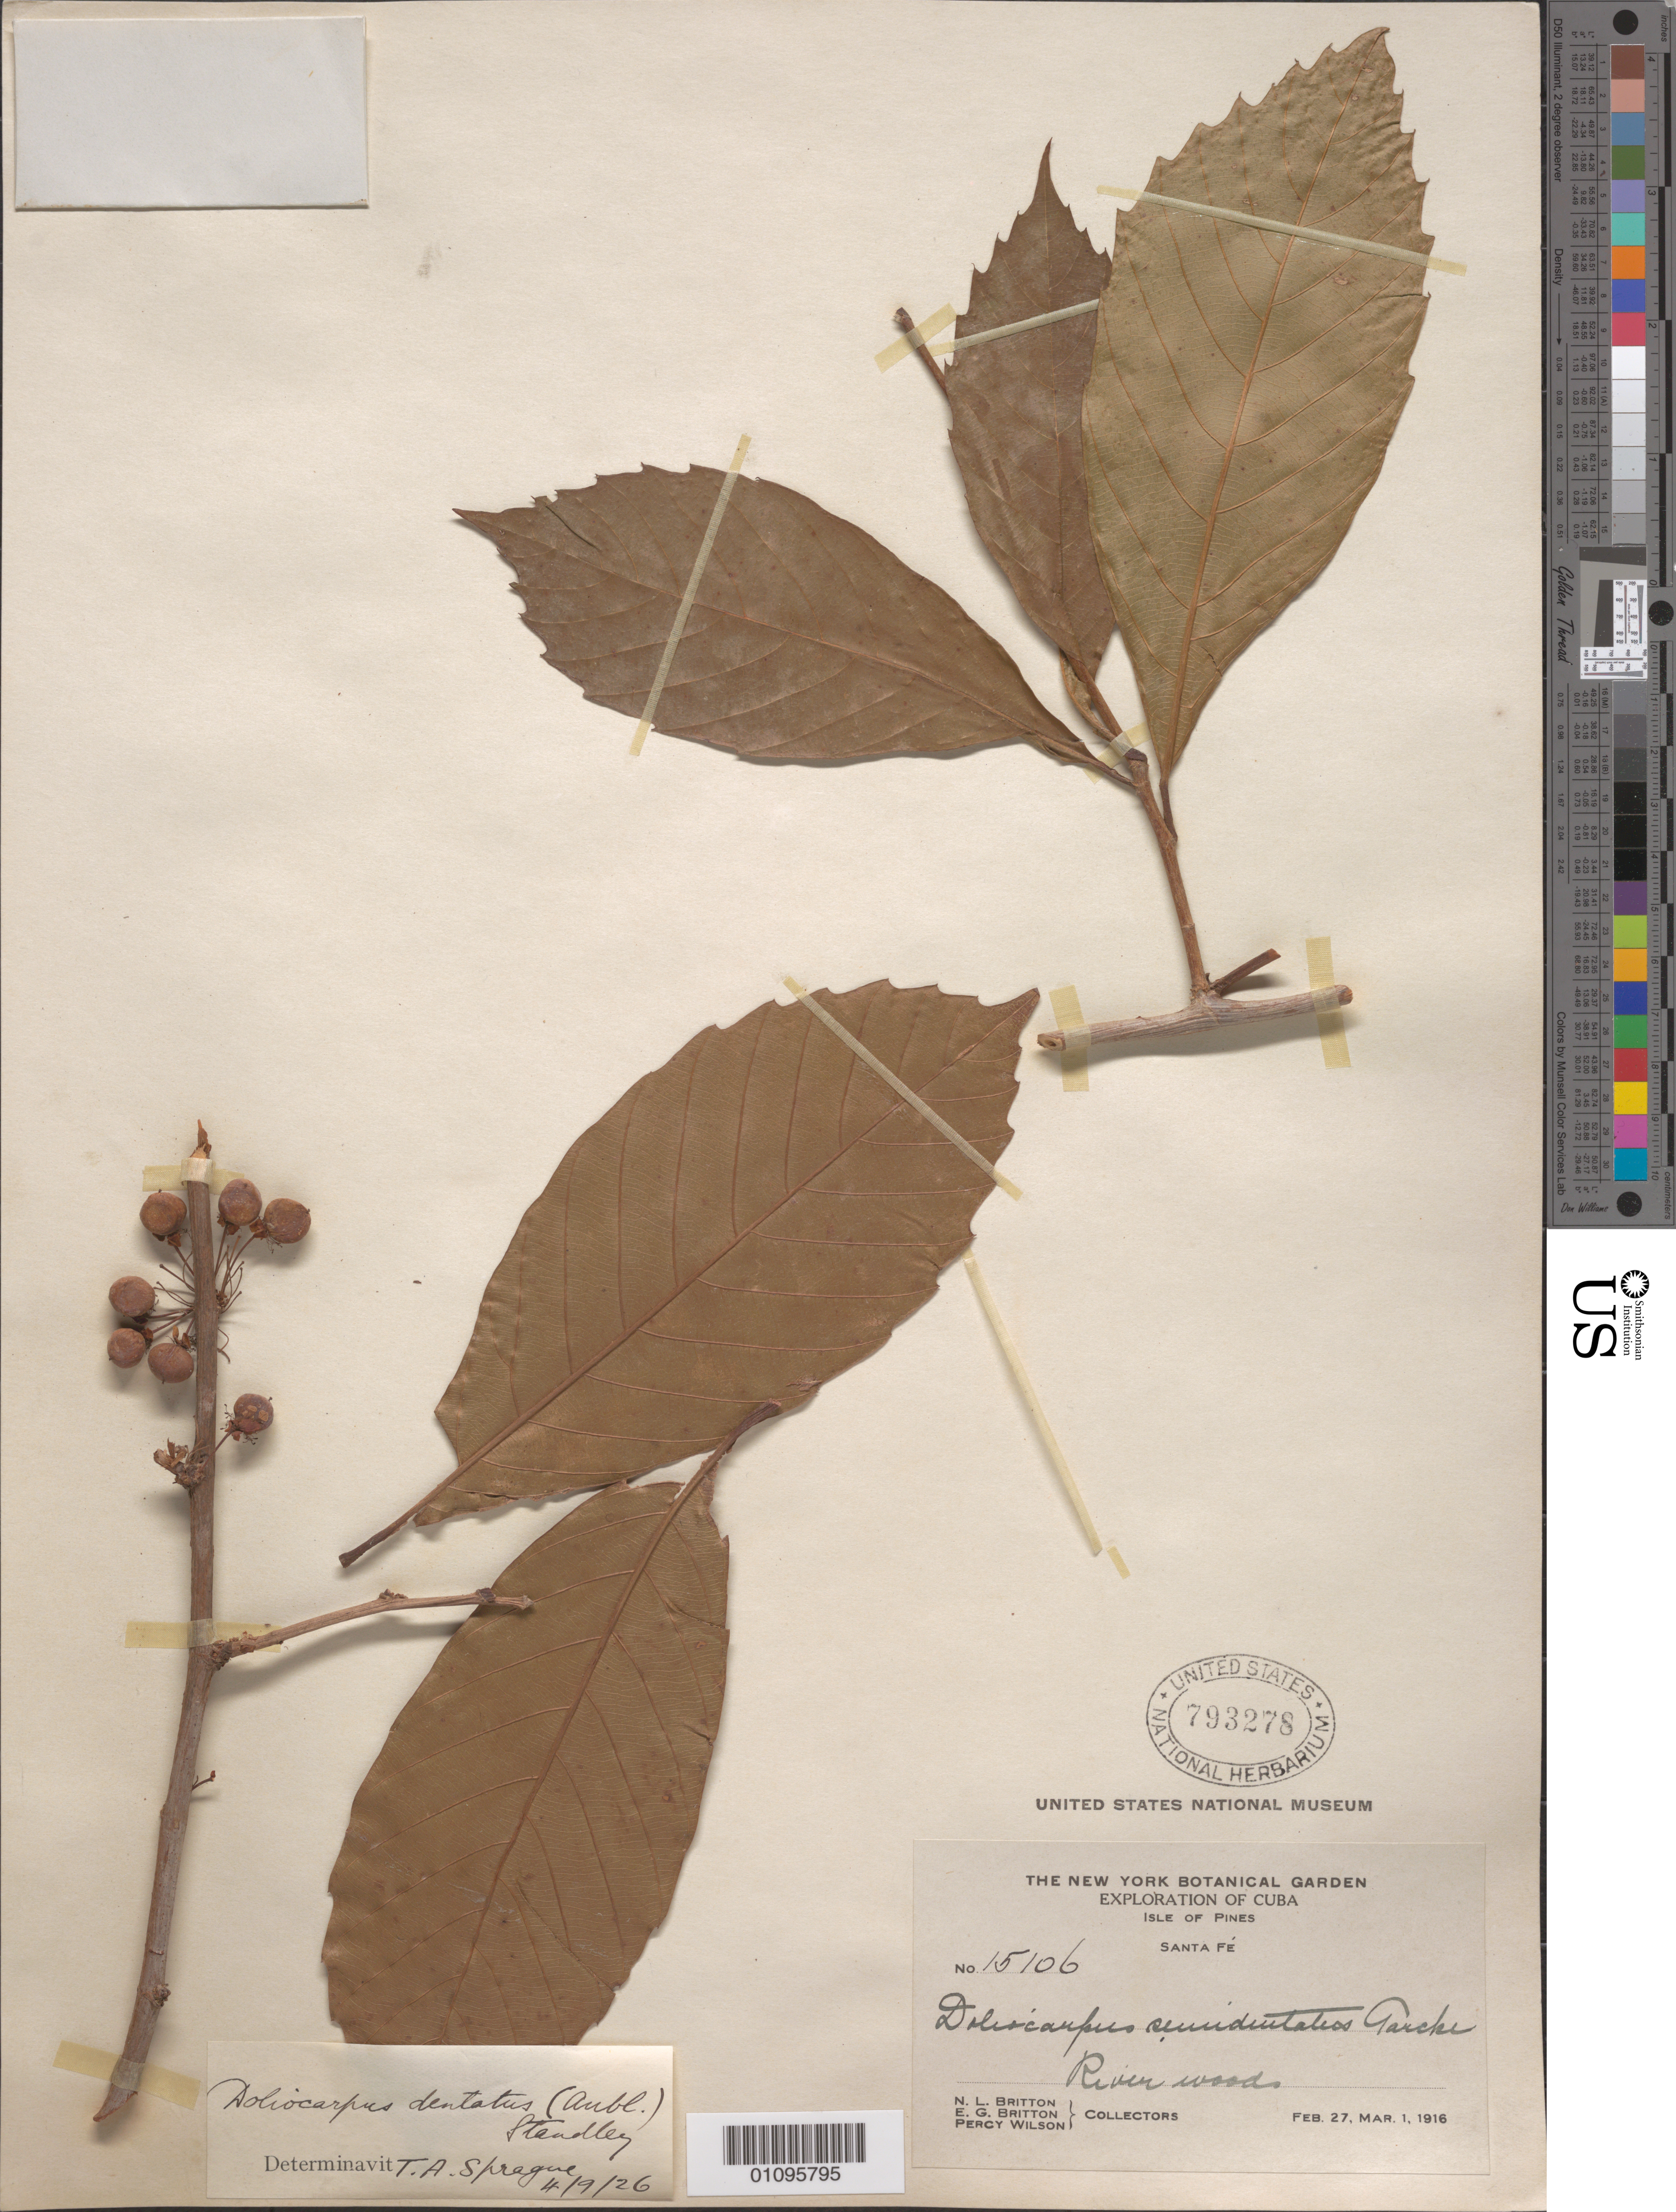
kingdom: Plantae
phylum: Tracheophyta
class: Magnoliopsida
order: Dilleniales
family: Dilleniaceae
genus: Doliocarpus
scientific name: Doliocarpus dentatus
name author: (Aubl.) Standl.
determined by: Sprague, Thomas A.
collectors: N. Britton, E. G. Britton & P. Wilson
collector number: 15106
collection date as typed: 27 Feb 1916 and 01 Mar 1916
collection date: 1916-02-27,1916-03-01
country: Cuba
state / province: Isla de La Juventud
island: Isla de la Juventud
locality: Isle of Pines, Santa Fé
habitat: River woods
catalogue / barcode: US 793278